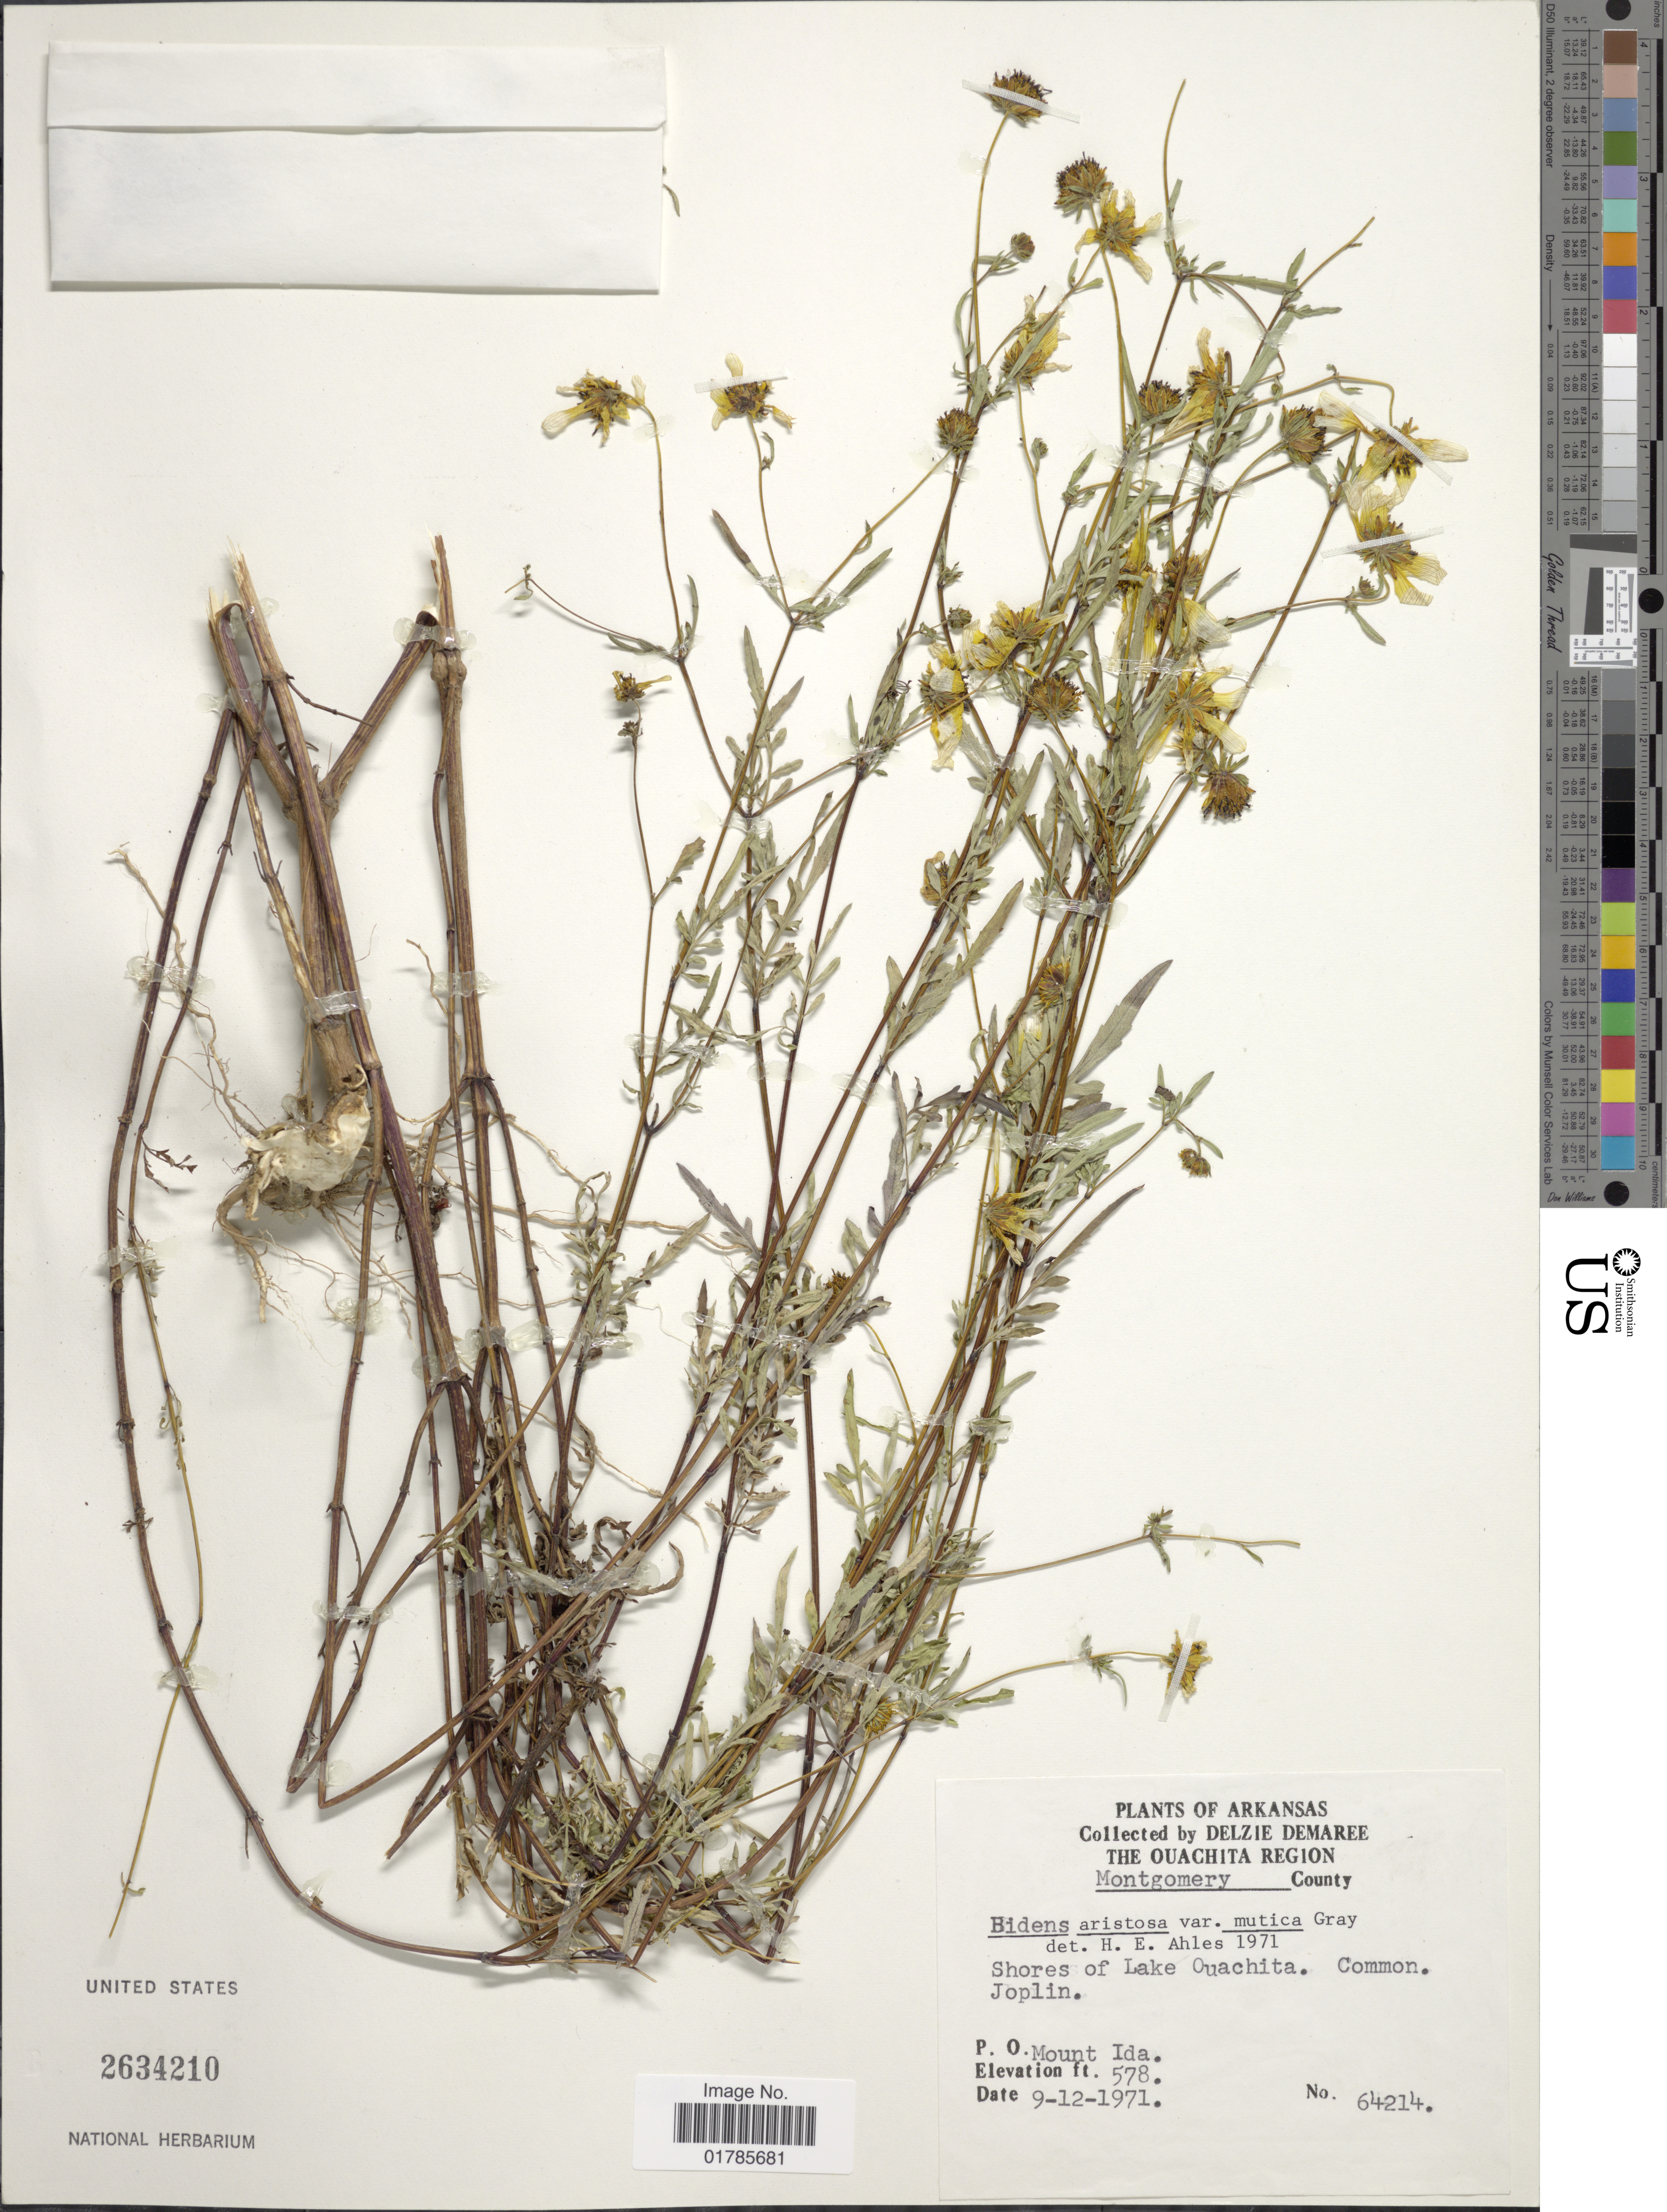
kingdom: Plantae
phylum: Tracheophyta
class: Magnoliopsida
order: Asterales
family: Asteraceae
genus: Bidens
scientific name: Bidens aristosa var. mutica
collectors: D. Demaree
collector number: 64214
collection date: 1971-09-12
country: United States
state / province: Arkansas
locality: The Ouachita Region, Montgomery County, shores of Lake Ouachita, Joplin, P. O. Mount Ida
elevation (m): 176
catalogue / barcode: US 2634210